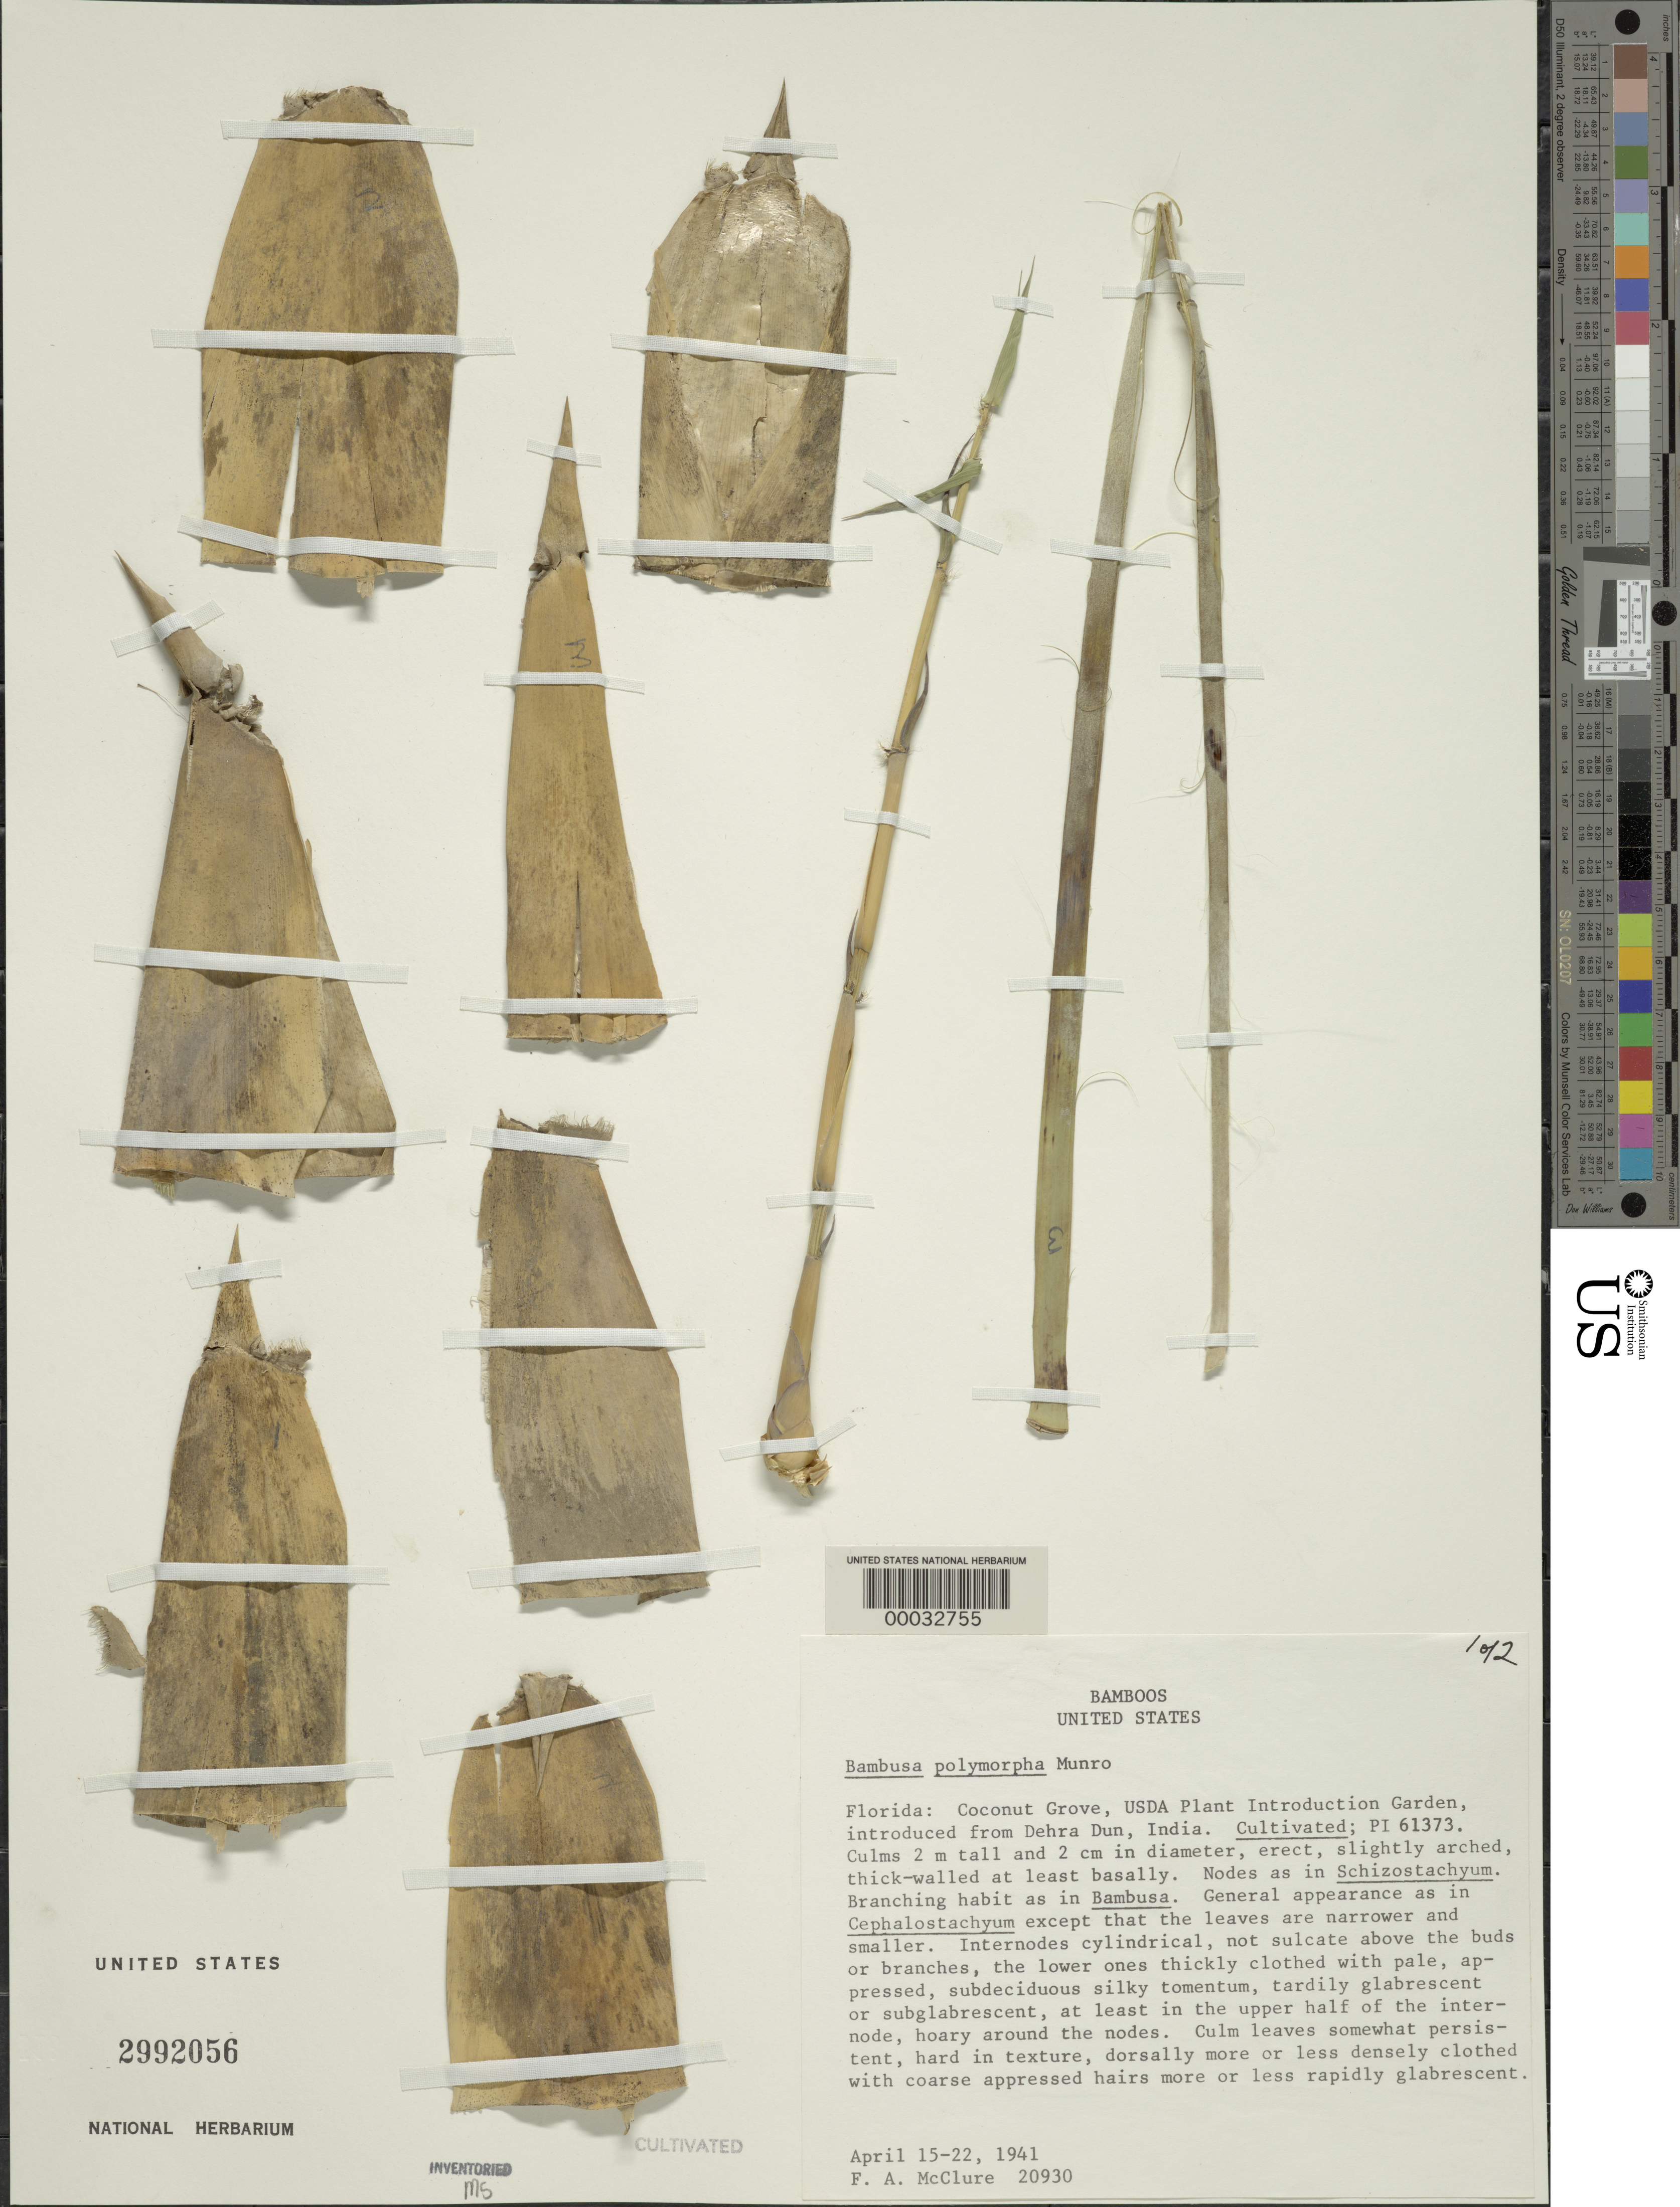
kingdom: Plantae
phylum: Tracheophyta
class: Liliopsida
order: Poales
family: Poaceae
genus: Bambusa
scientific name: Bambusa polymorpha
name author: Munro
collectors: F. A. McClure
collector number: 20930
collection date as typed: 15 Apr 1941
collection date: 1941-04-15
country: United States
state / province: Florida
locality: U.s.d.a. plant introduction garden-coconut grove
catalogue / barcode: US 2992056